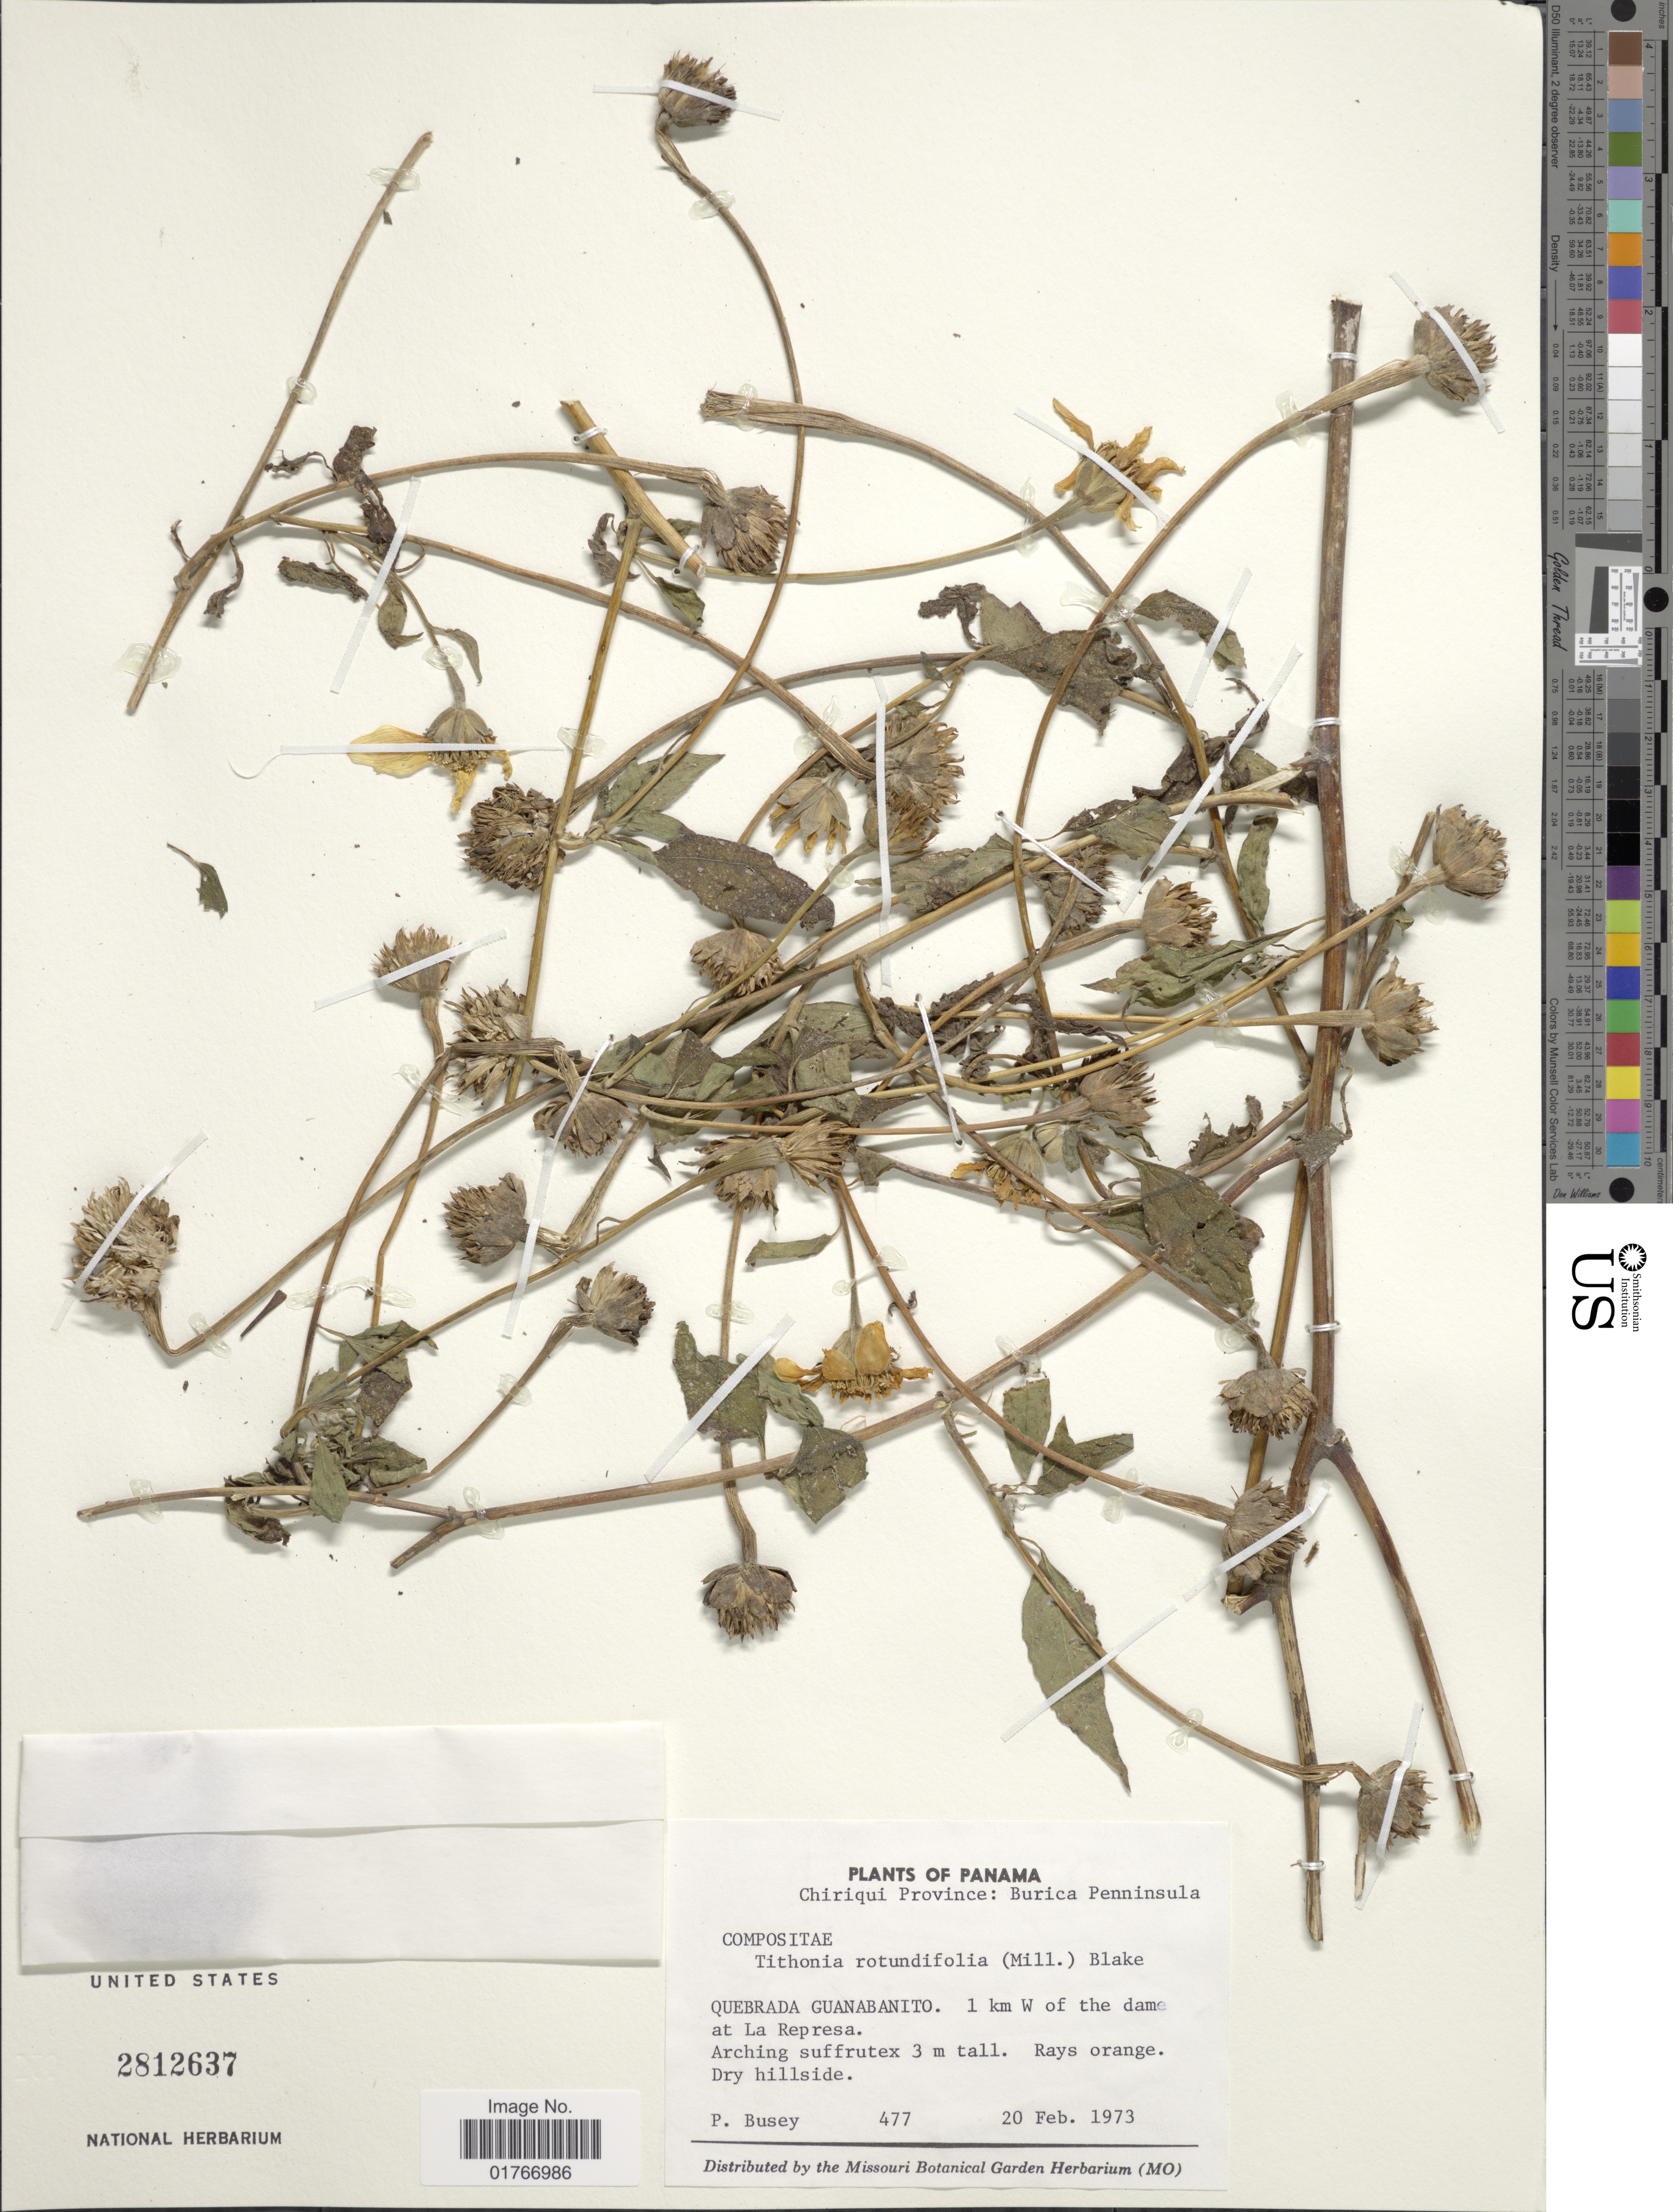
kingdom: Plantae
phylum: Tracheophyta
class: Magnoliopsida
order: Asterales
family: Asteraceae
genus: Tithonia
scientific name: Tithonia rotundifolia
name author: (Mill.) S.F. Blake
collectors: P. Busey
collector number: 477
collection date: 1973-02-20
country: Panama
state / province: Chiriqui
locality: Burica Penninsula, Quebrada Guanabanito, 1 km W of the dam at La Represa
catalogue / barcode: US 2812637